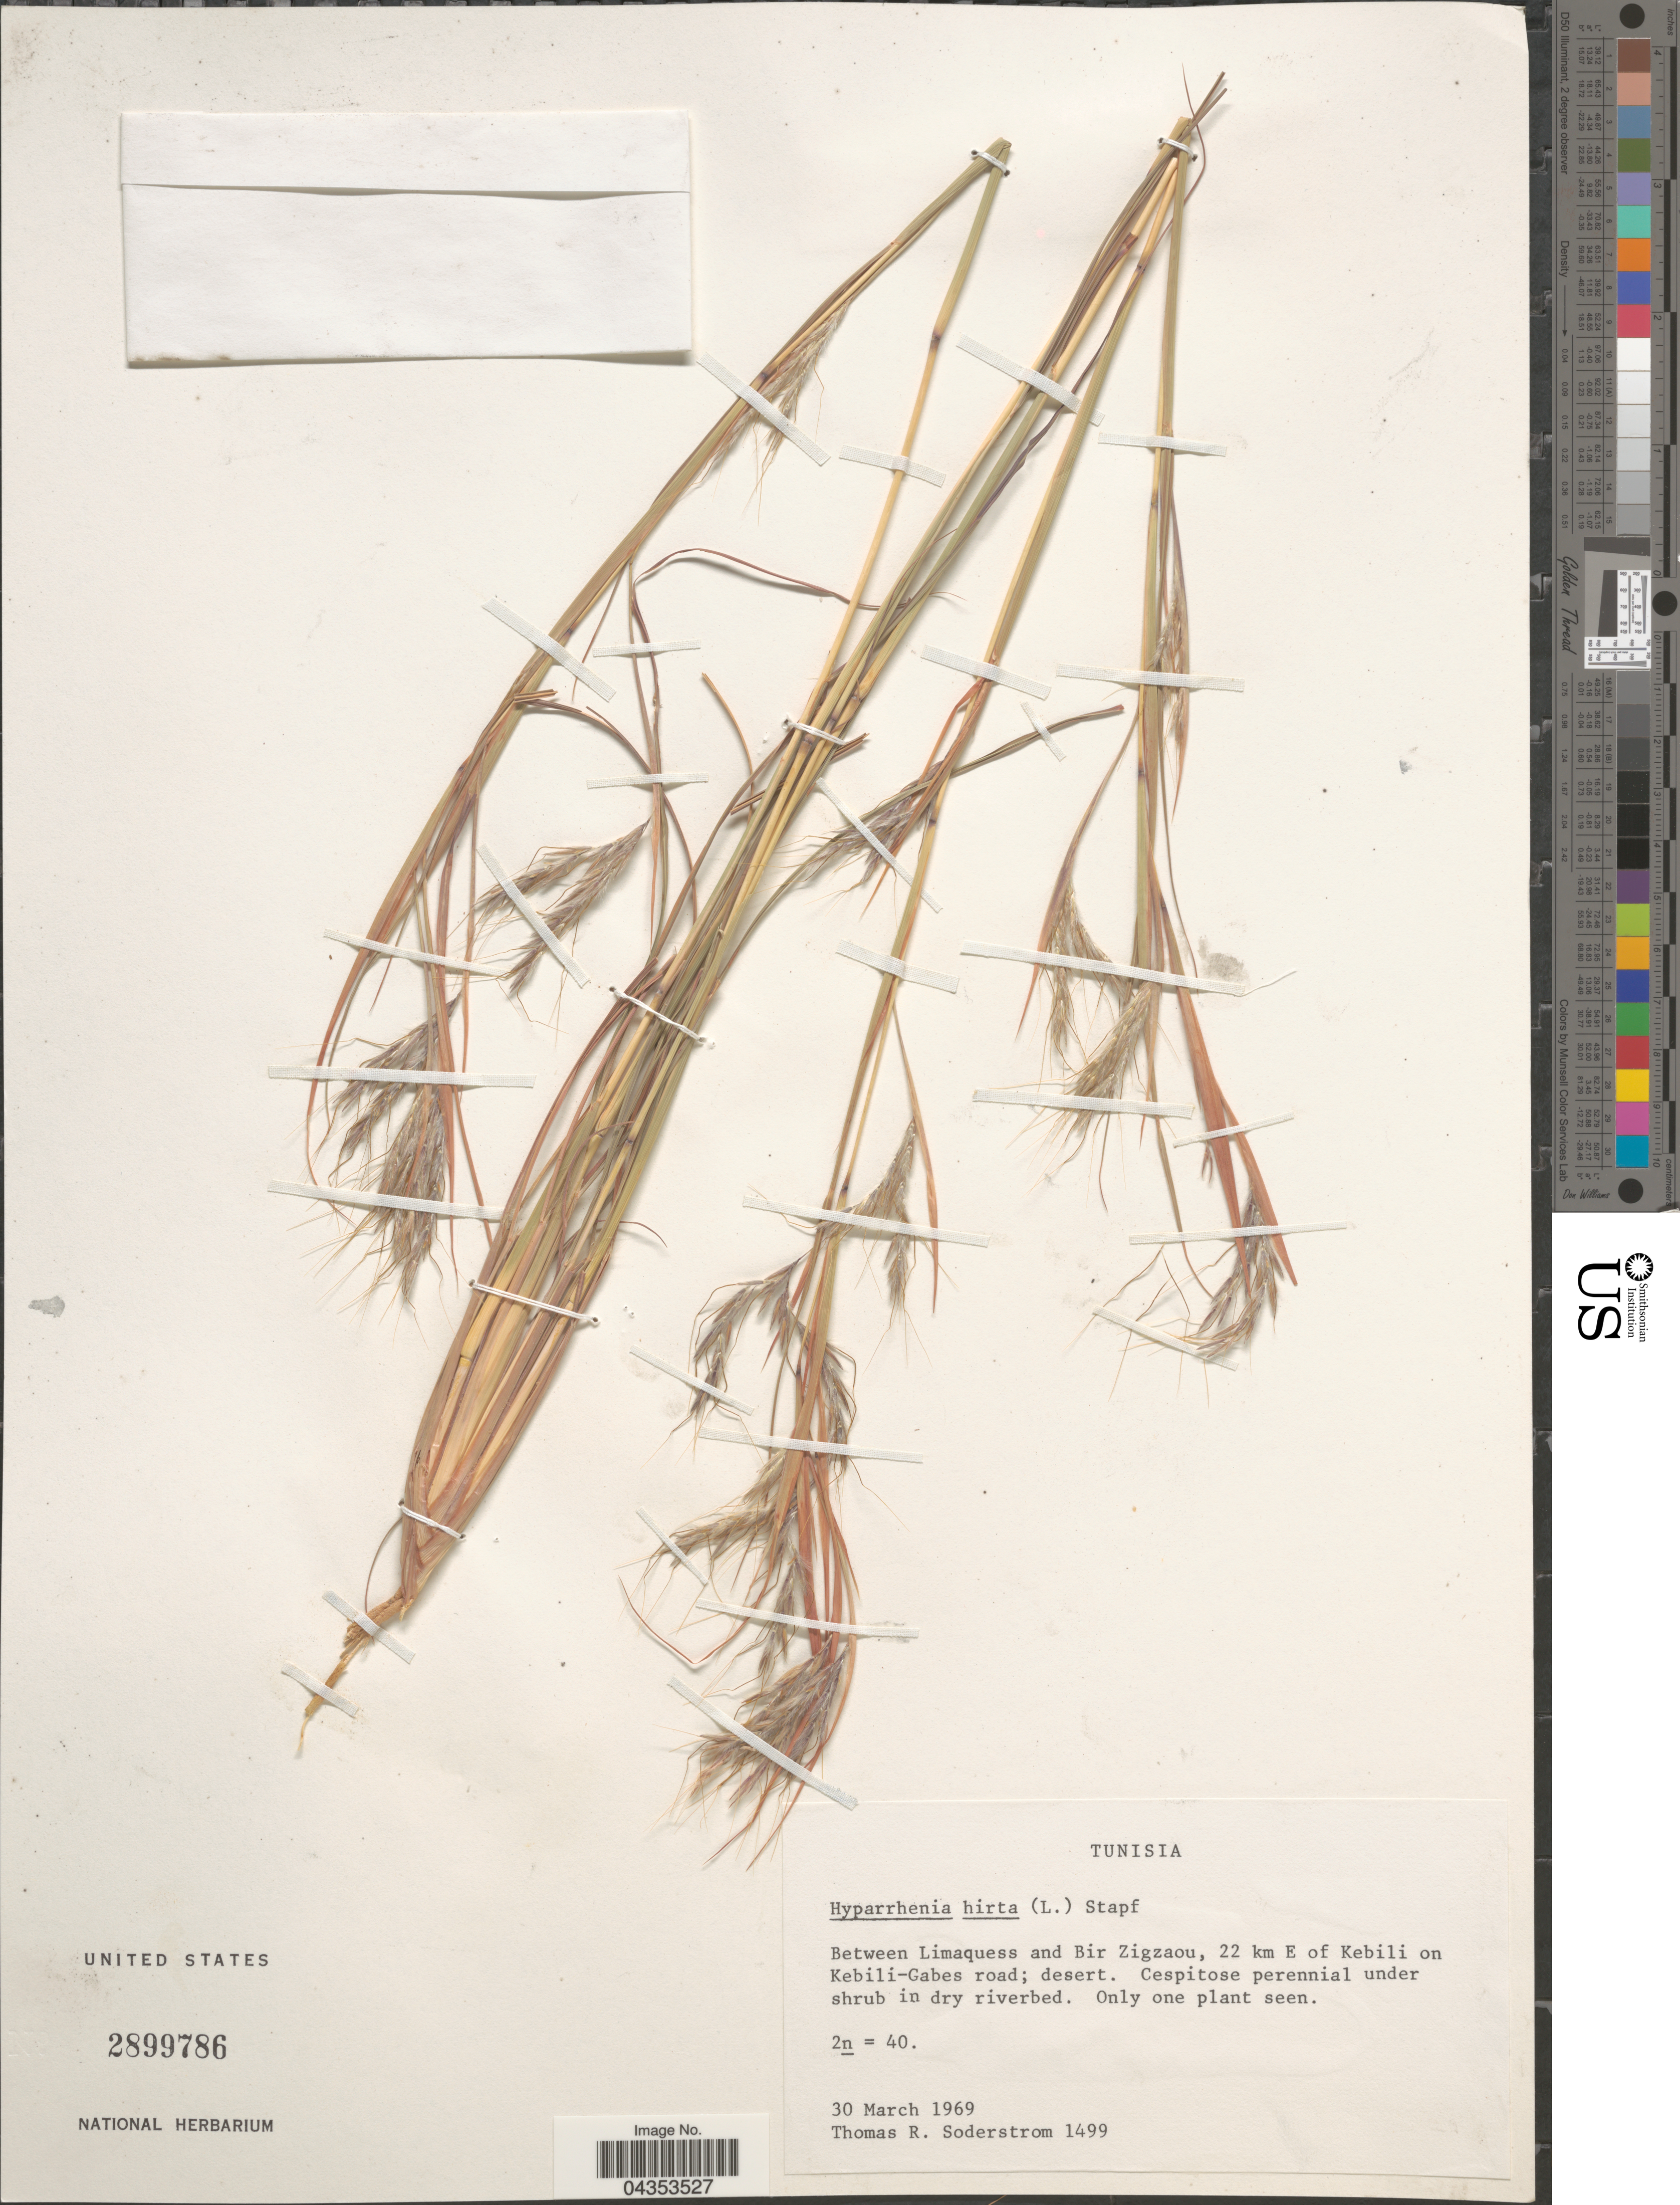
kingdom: Plantae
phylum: Tracheophyta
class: Liliopsida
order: Poales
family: Poaceae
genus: Hyparrhenia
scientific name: Hyparrhenia hirta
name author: (L.) Stapf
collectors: T. R. Soderstrom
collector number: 1499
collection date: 1969-03-30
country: Tunisia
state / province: Gabès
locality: Between Limaquess and Bir Zigzaou, 22 km E of Kebili on Kebili-Gabes road; desert.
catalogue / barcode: US 2899786